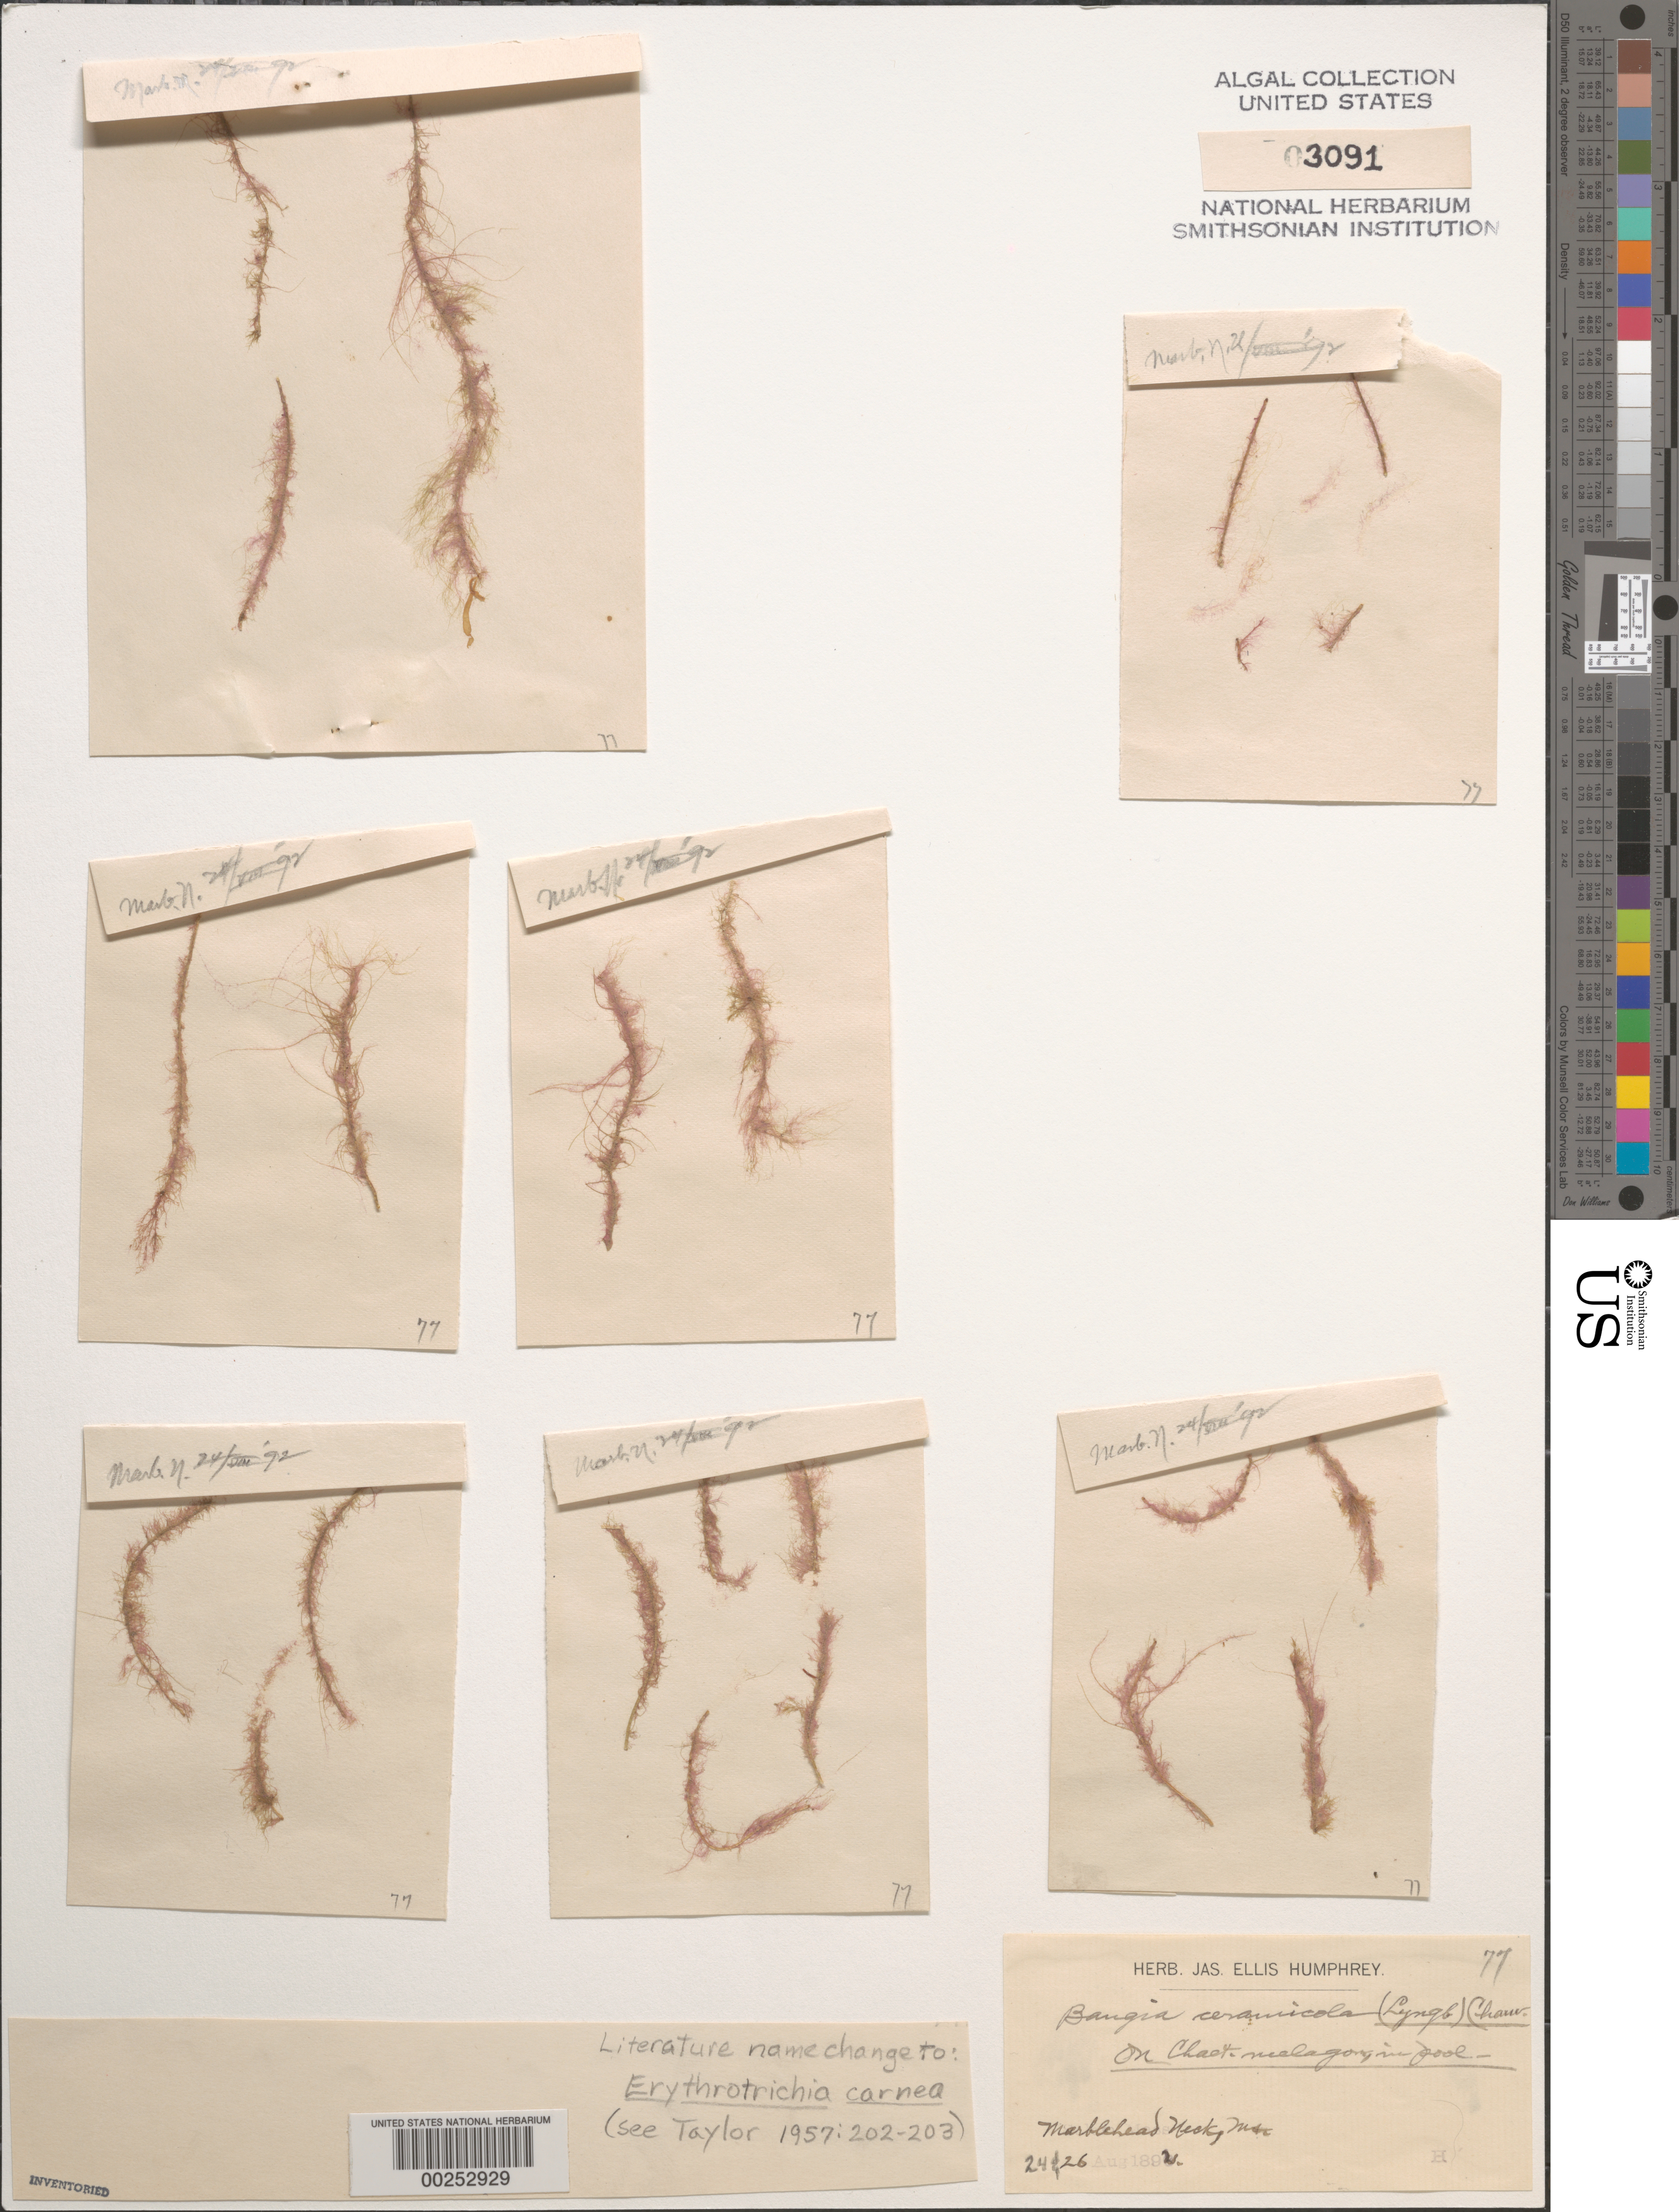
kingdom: Plantae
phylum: Rhodophyta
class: Compsopogonophyceae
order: Erythropeltidales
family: Erythrotrichiaceae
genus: Erythrotrichia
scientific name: Erythrotrichia carnea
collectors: J. Humphrey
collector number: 77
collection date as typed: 26 Aug 1892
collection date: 1892-08-26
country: United States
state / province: Massachusetts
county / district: Essex County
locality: Marblehead Neck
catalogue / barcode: US 3091